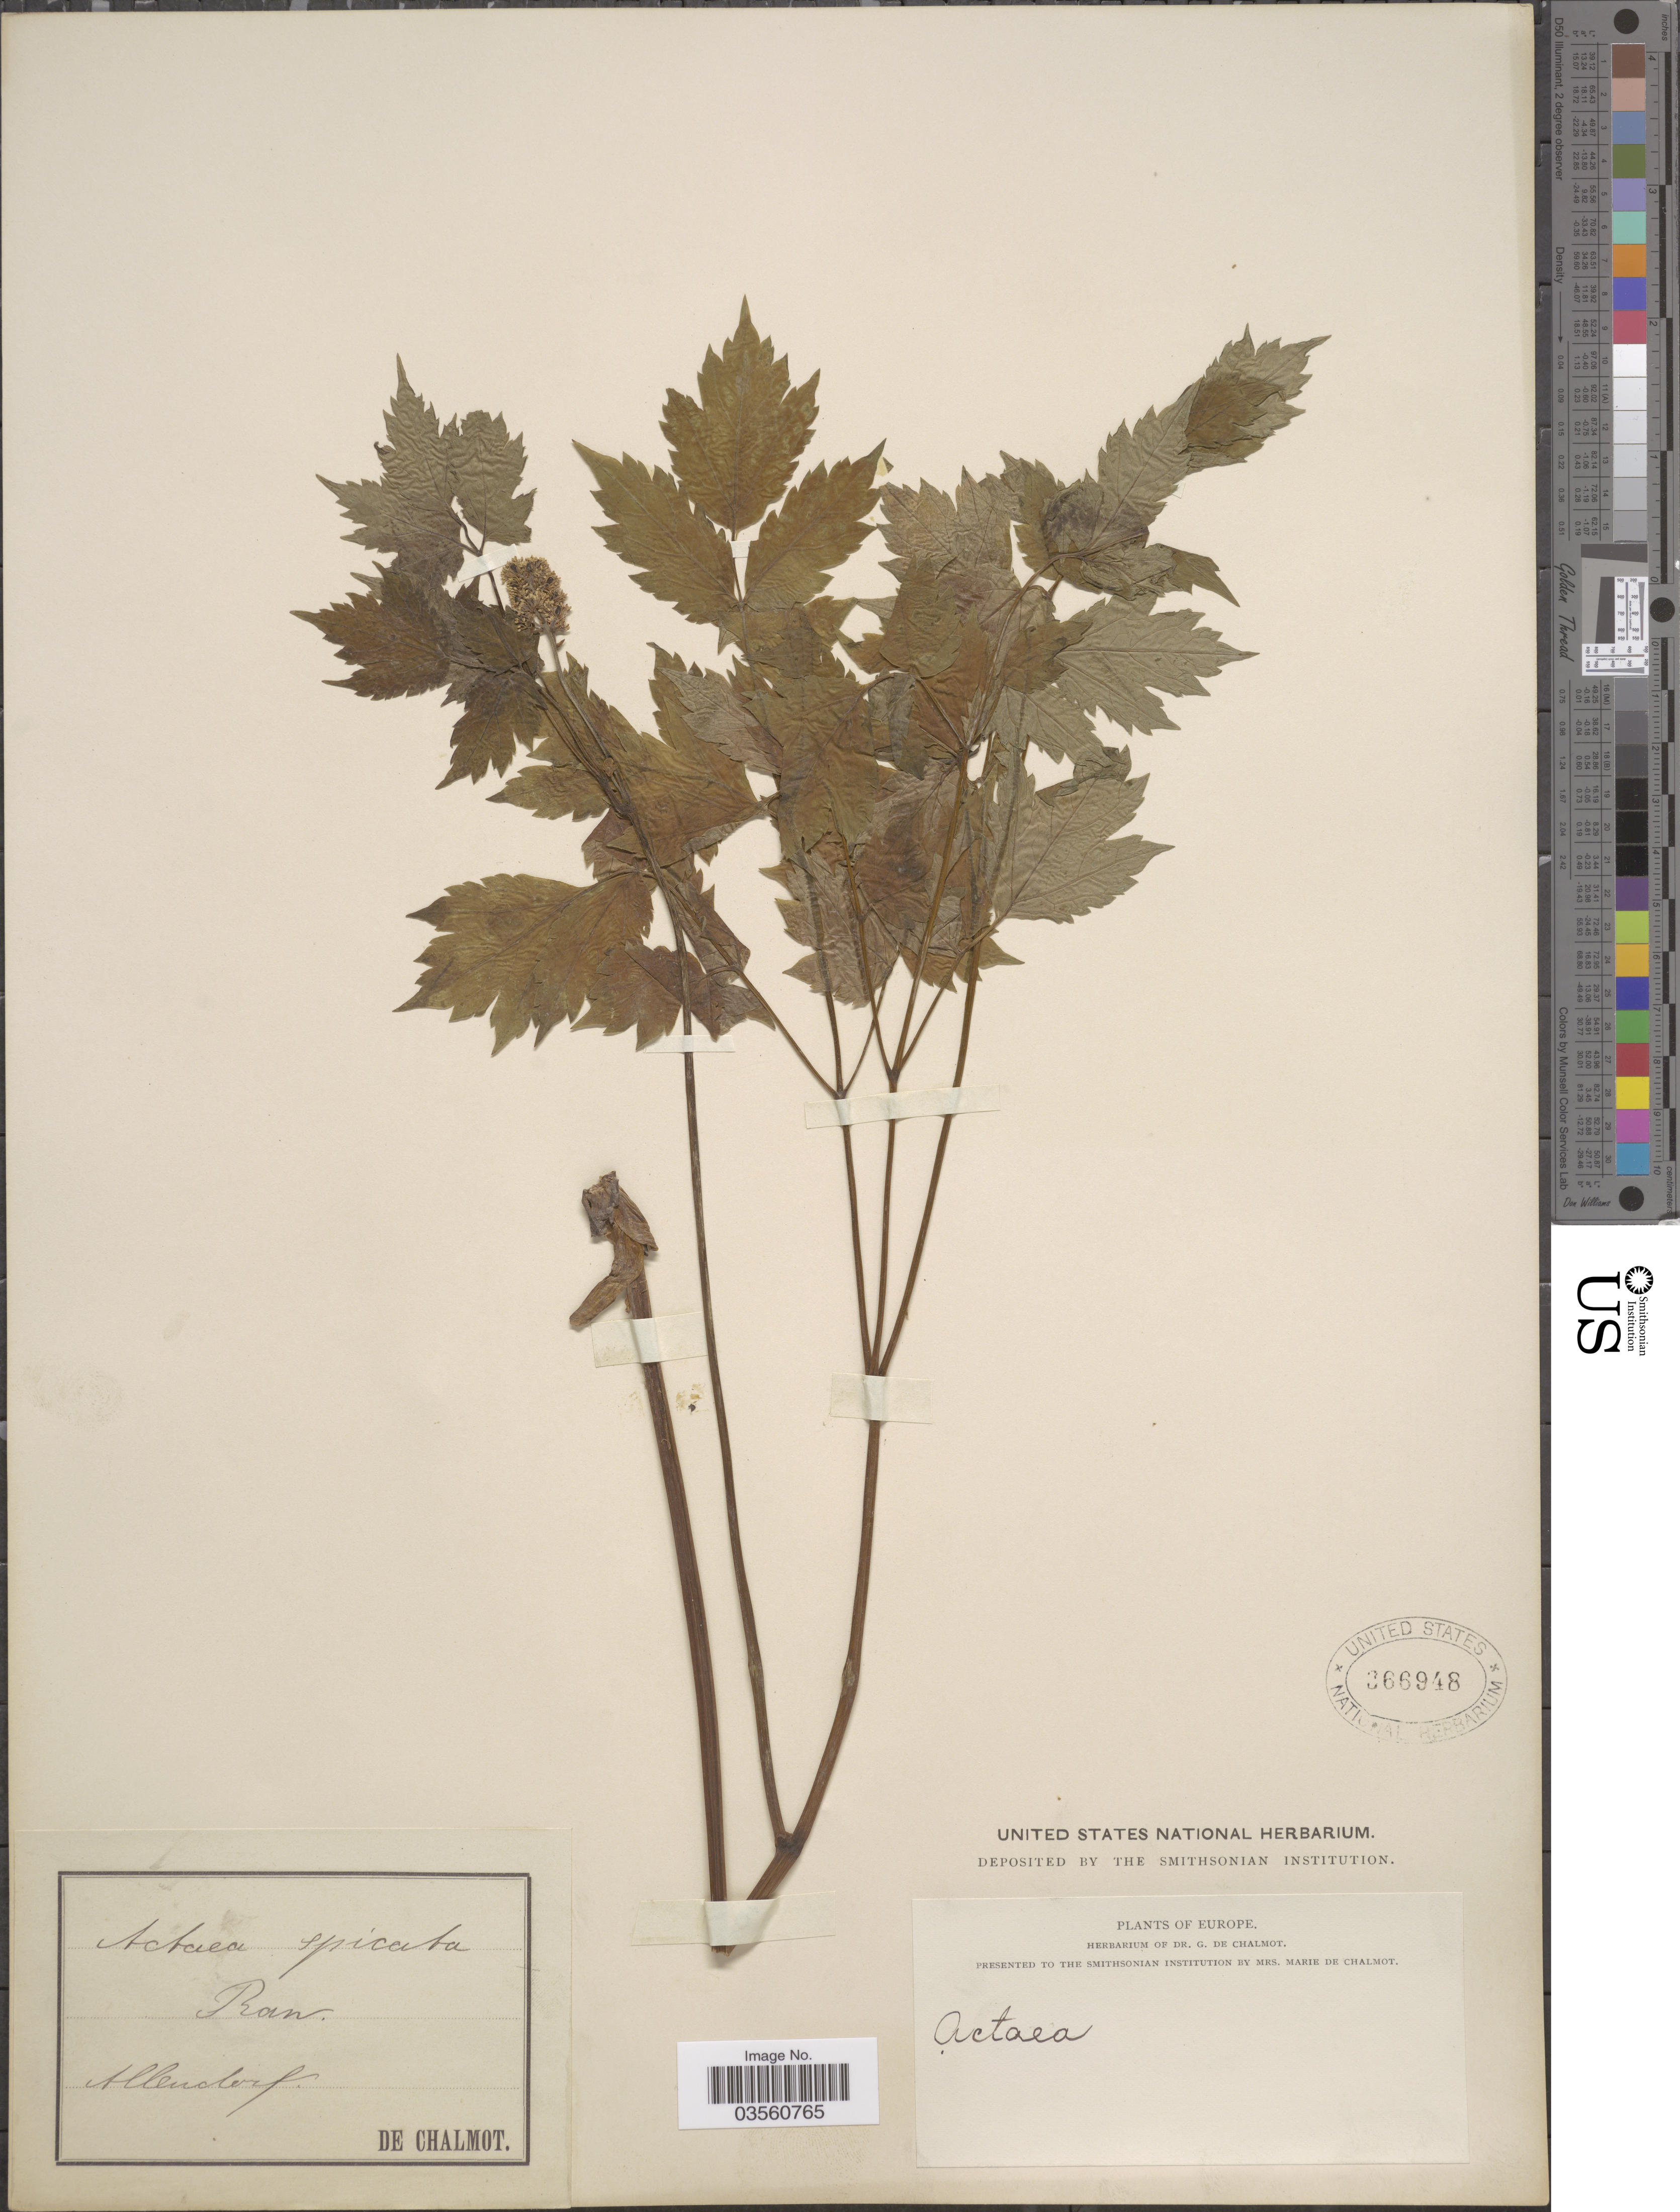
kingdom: Plantae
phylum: Tracheophyta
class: Magnoliopsida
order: Ranunculales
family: Ranunculaceae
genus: Actaea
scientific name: Actaea spicata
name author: L.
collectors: G. de Chalmot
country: Germany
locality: Europe. Allendorf.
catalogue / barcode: US 366948